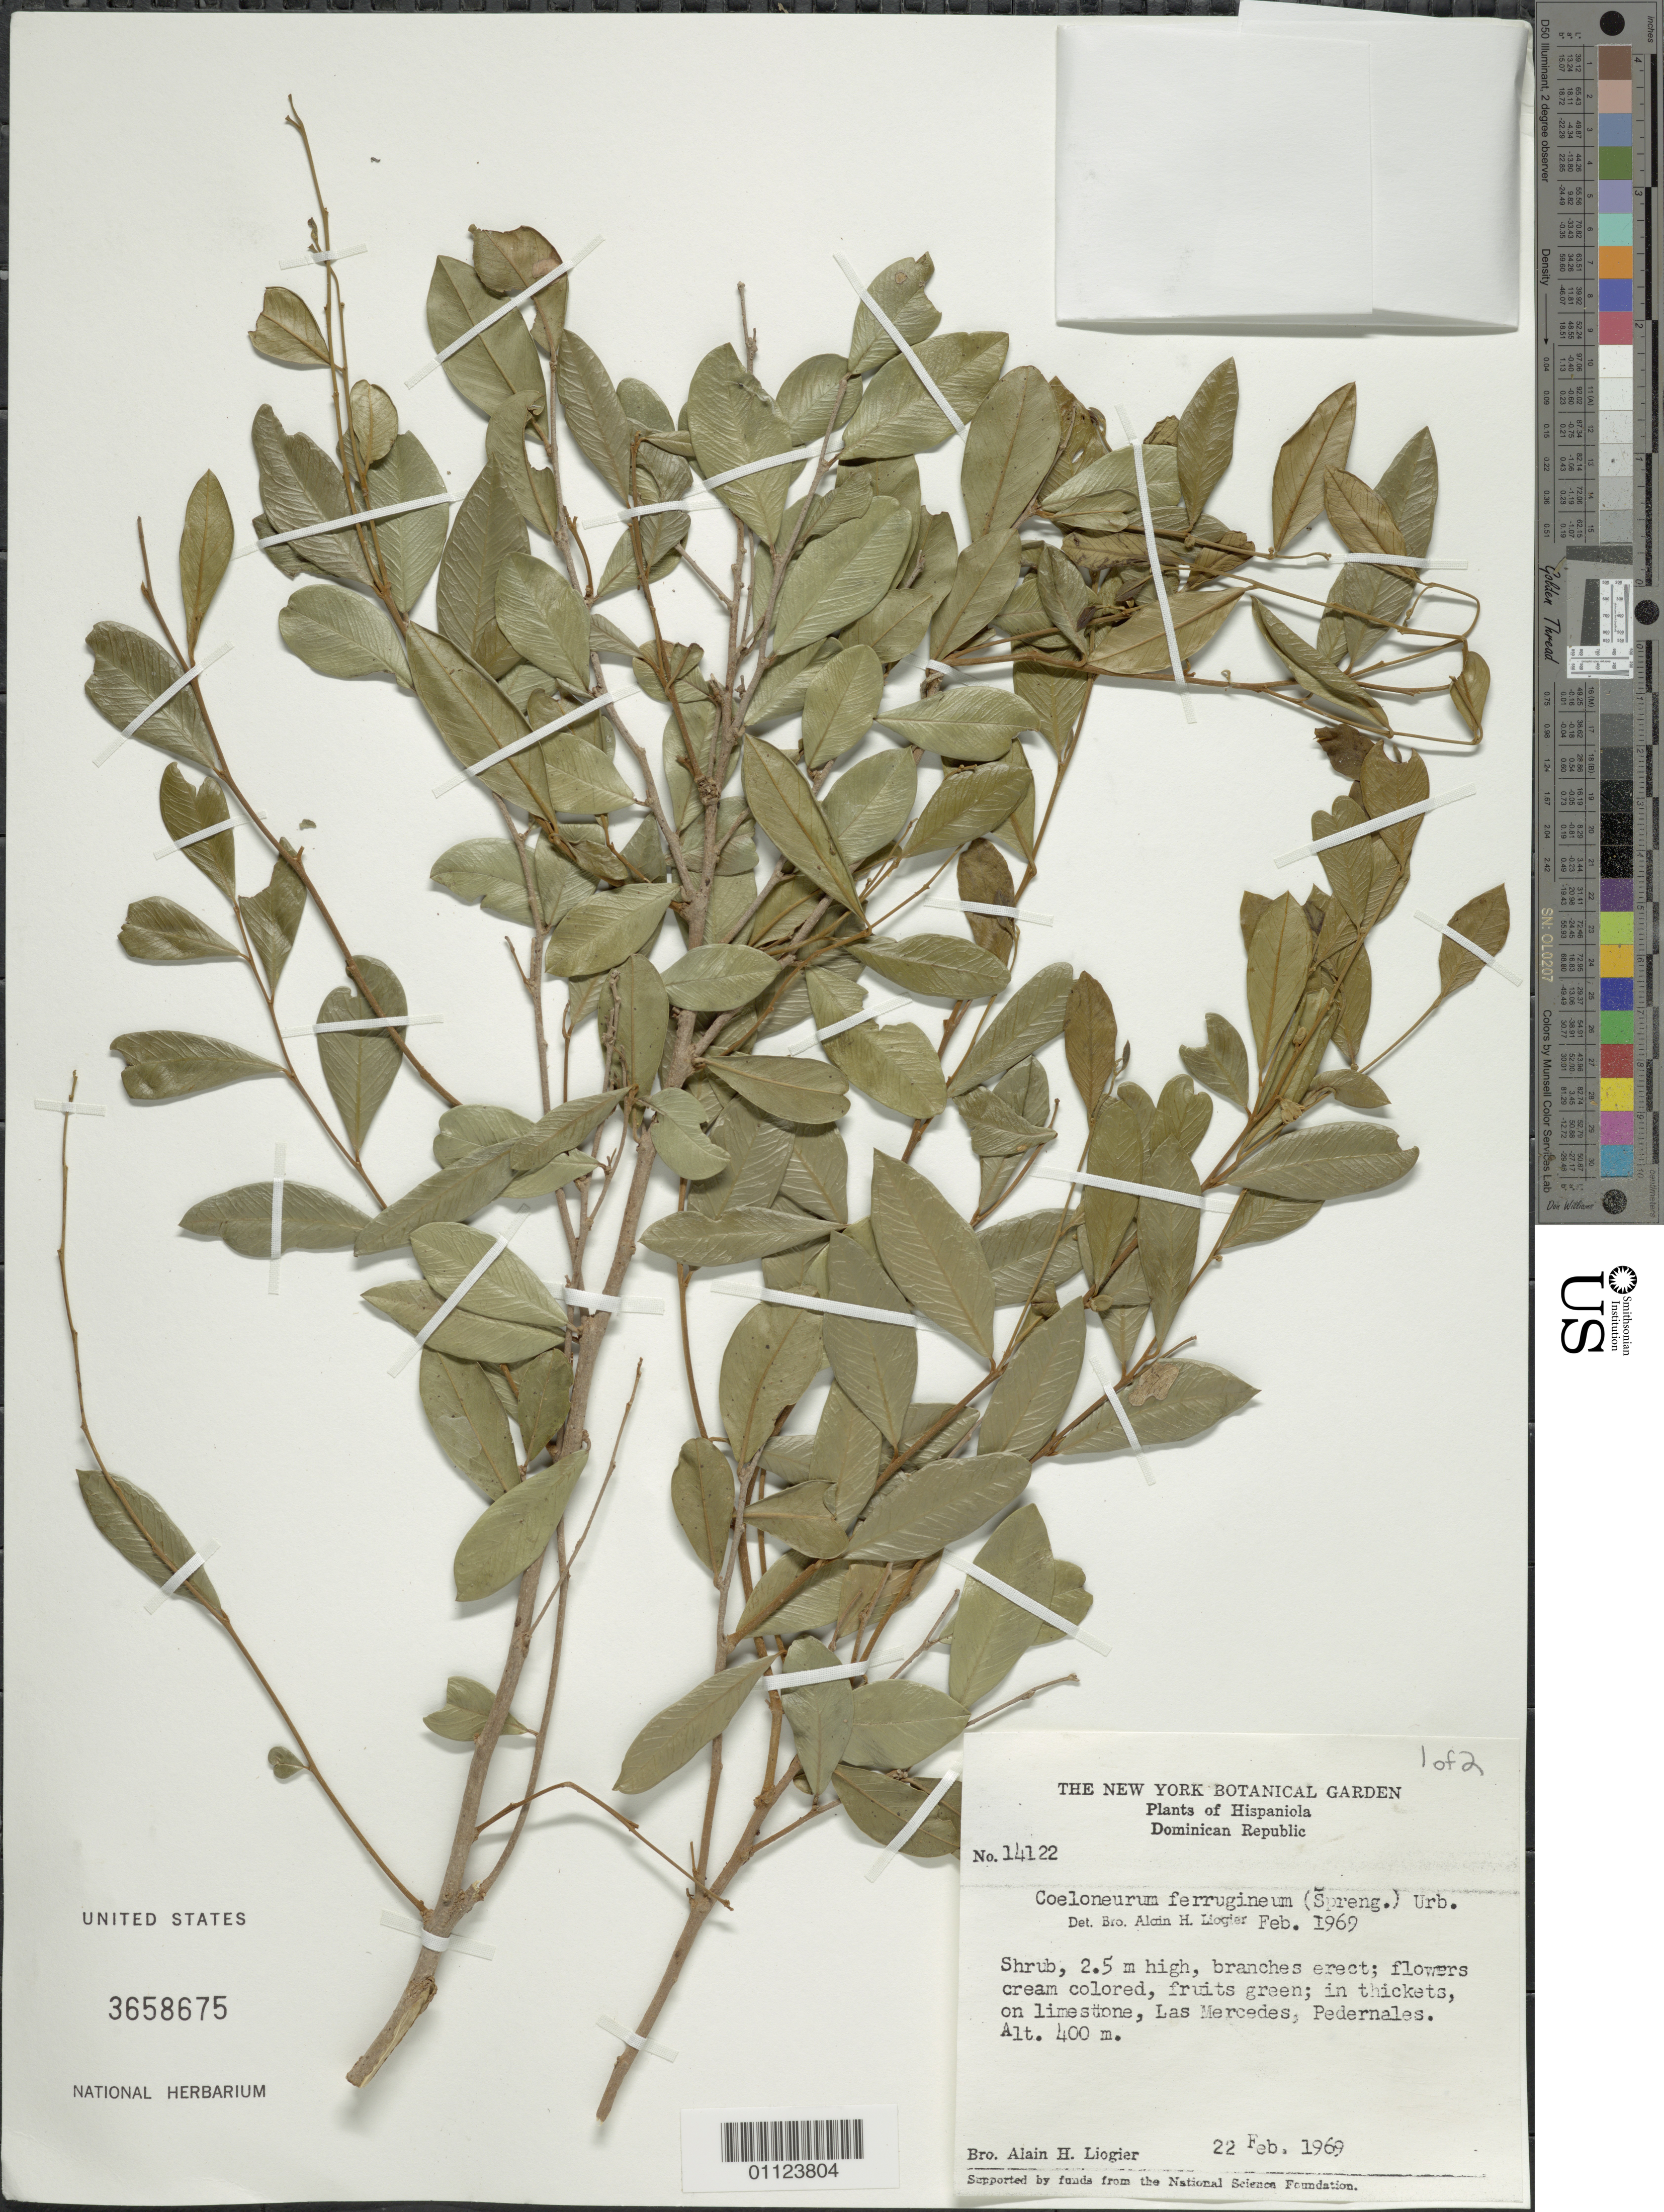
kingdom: Plantae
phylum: Tracheophyta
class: Magnoliopsida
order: Solanales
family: Solanaceae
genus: Coeloneurum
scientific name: Coeloneurum ferrugineum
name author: (Spreng.) Urb.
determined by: Liogier, Alain H.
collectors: A. H. Liogier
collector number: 14122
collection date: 1969-02-22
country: Dominican Republic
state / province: Pedernales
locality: Las Mercedes, Pedernales.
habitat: In thickets on limestone.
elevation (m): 400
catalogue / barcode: US 3658675